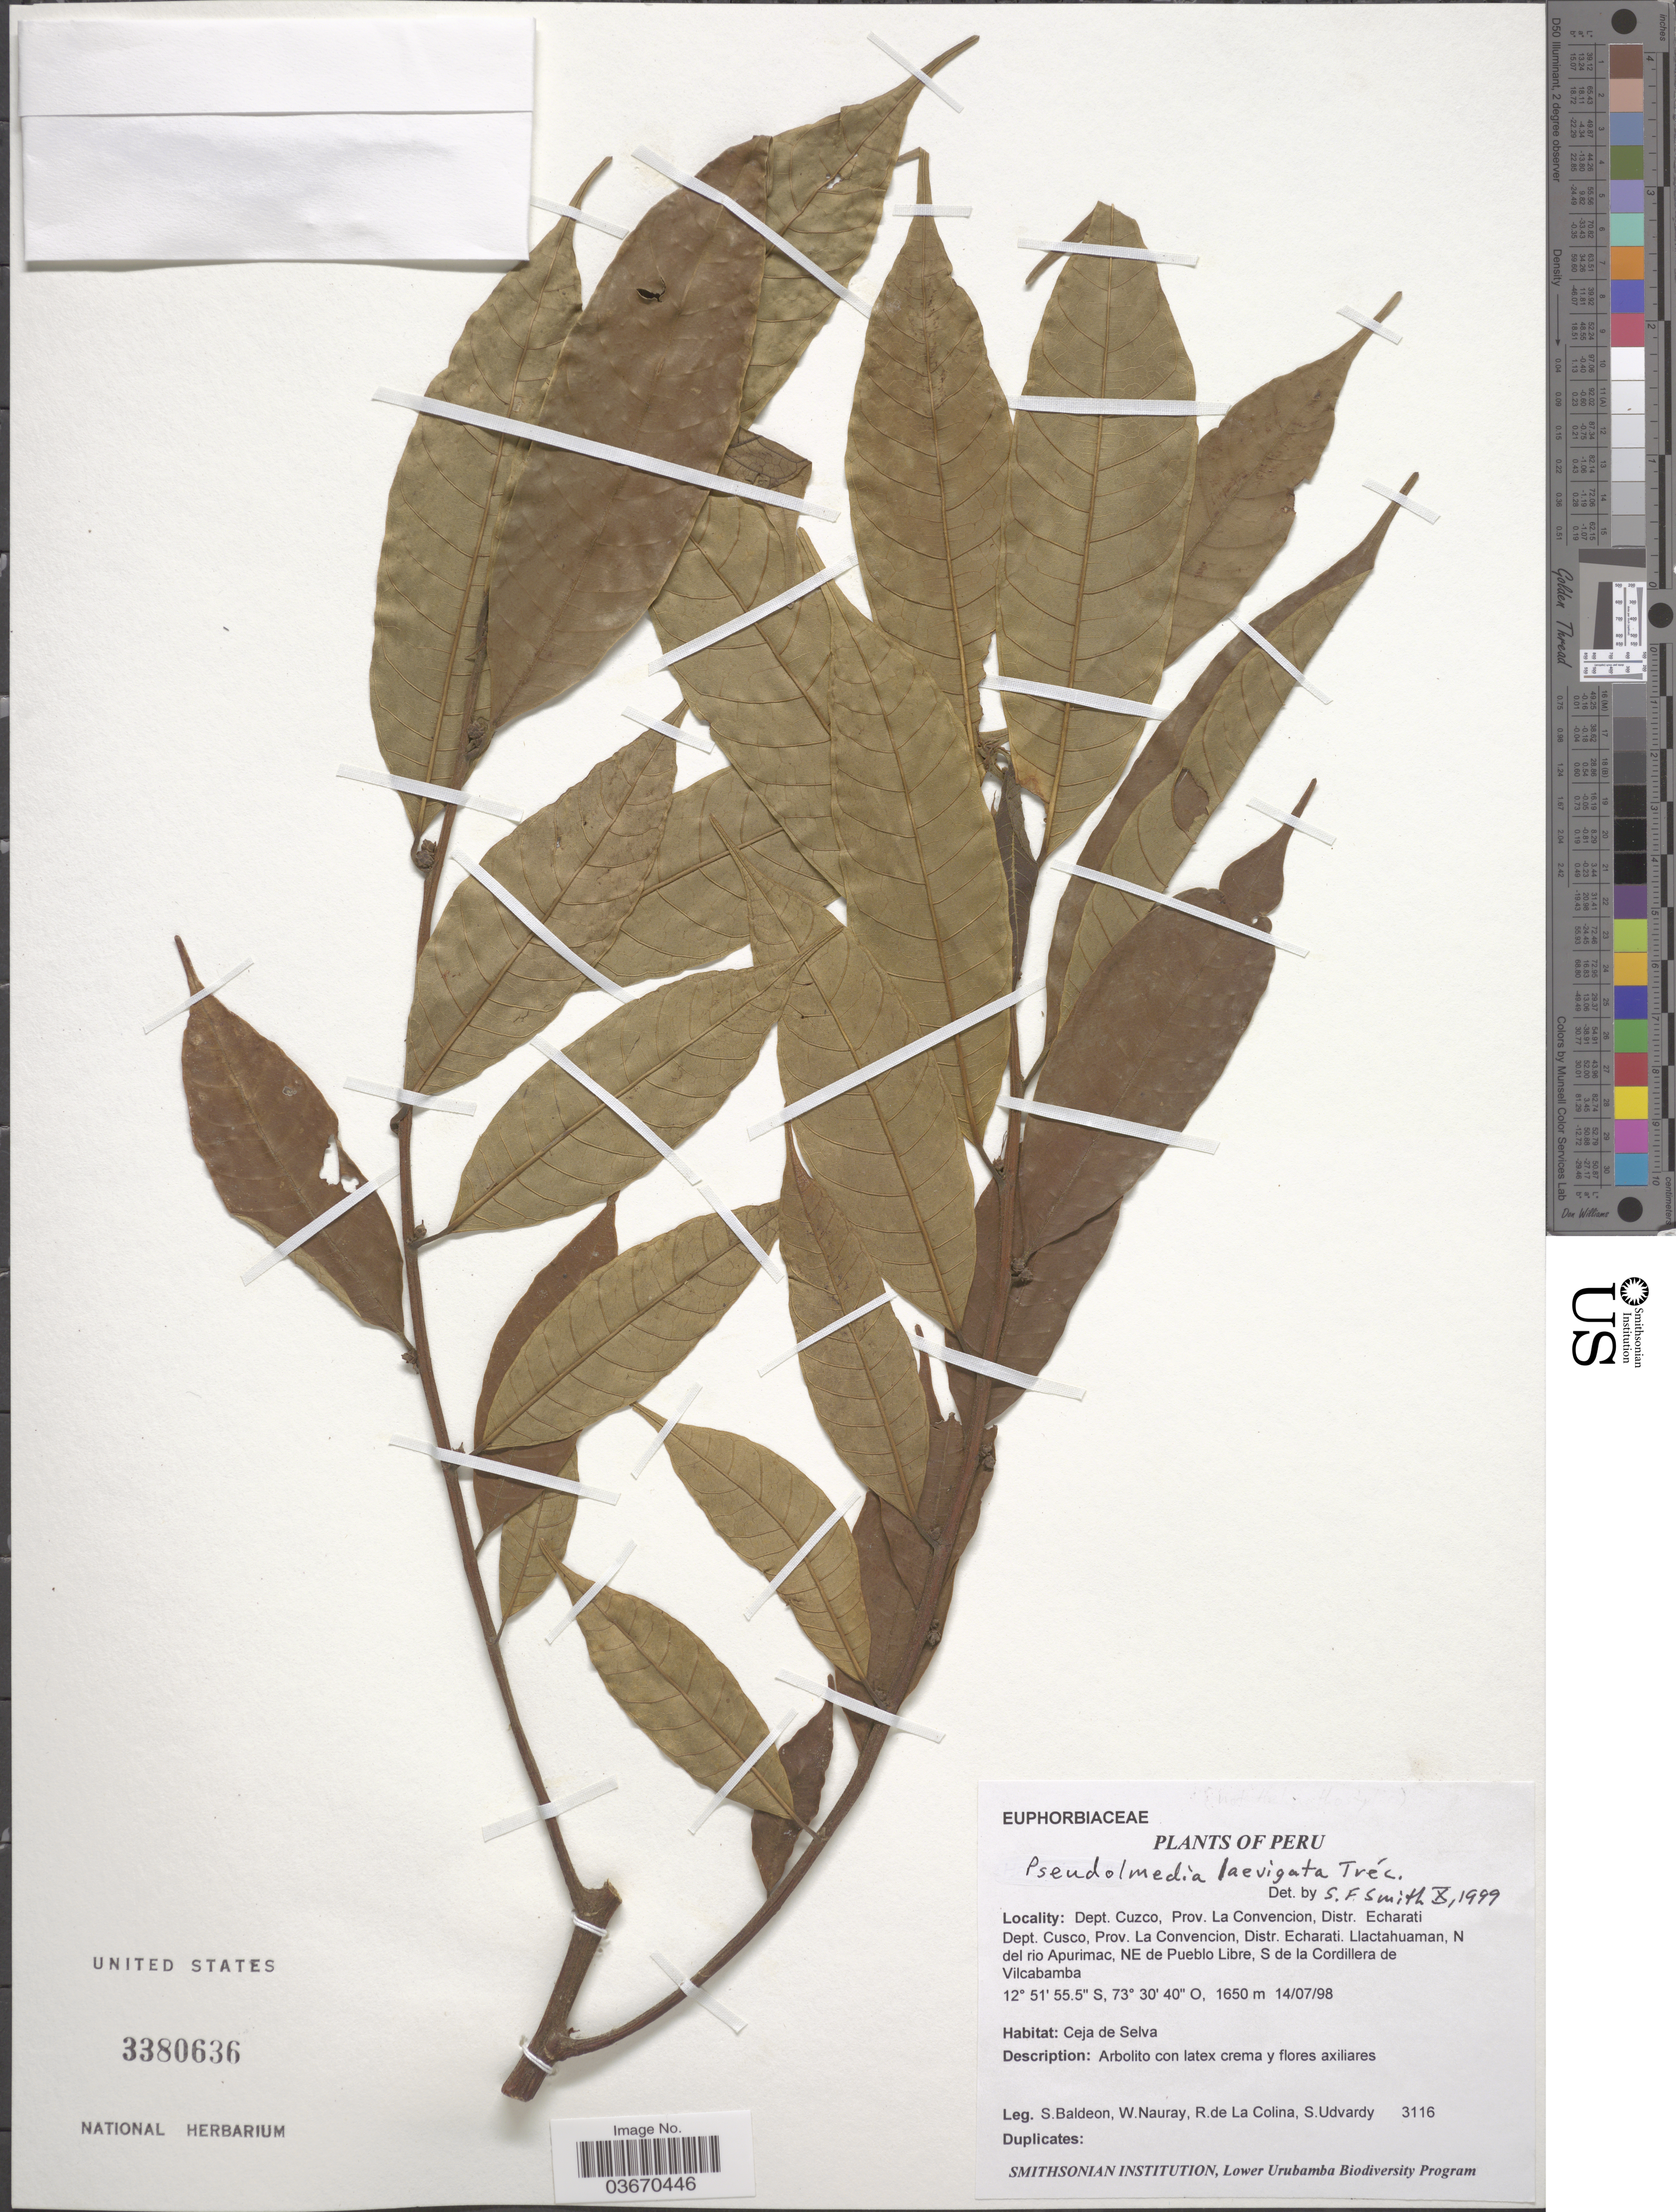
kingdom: Plantae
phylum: Tracheophyta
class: Magnoliopsida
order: Rosales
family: Moraceae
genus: Pseudolmedia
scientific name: Pseudolmedia laevigata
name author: Trécul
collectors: S. Baldeon, W. Nauray, R. de La Colina & S. Udvardy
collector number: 3116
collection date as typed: Transcribed d/m/y: 14/7/98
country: Peru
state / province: Cusco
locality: Dept. Cuzco, Prov. La Convencion, Distr. Echarati. Llactahuaman, N del rio Apurimac, NE de pueblo Libre, S de la Cordillera de Vilcabamba.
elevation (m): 1650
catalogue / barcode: US 3380636